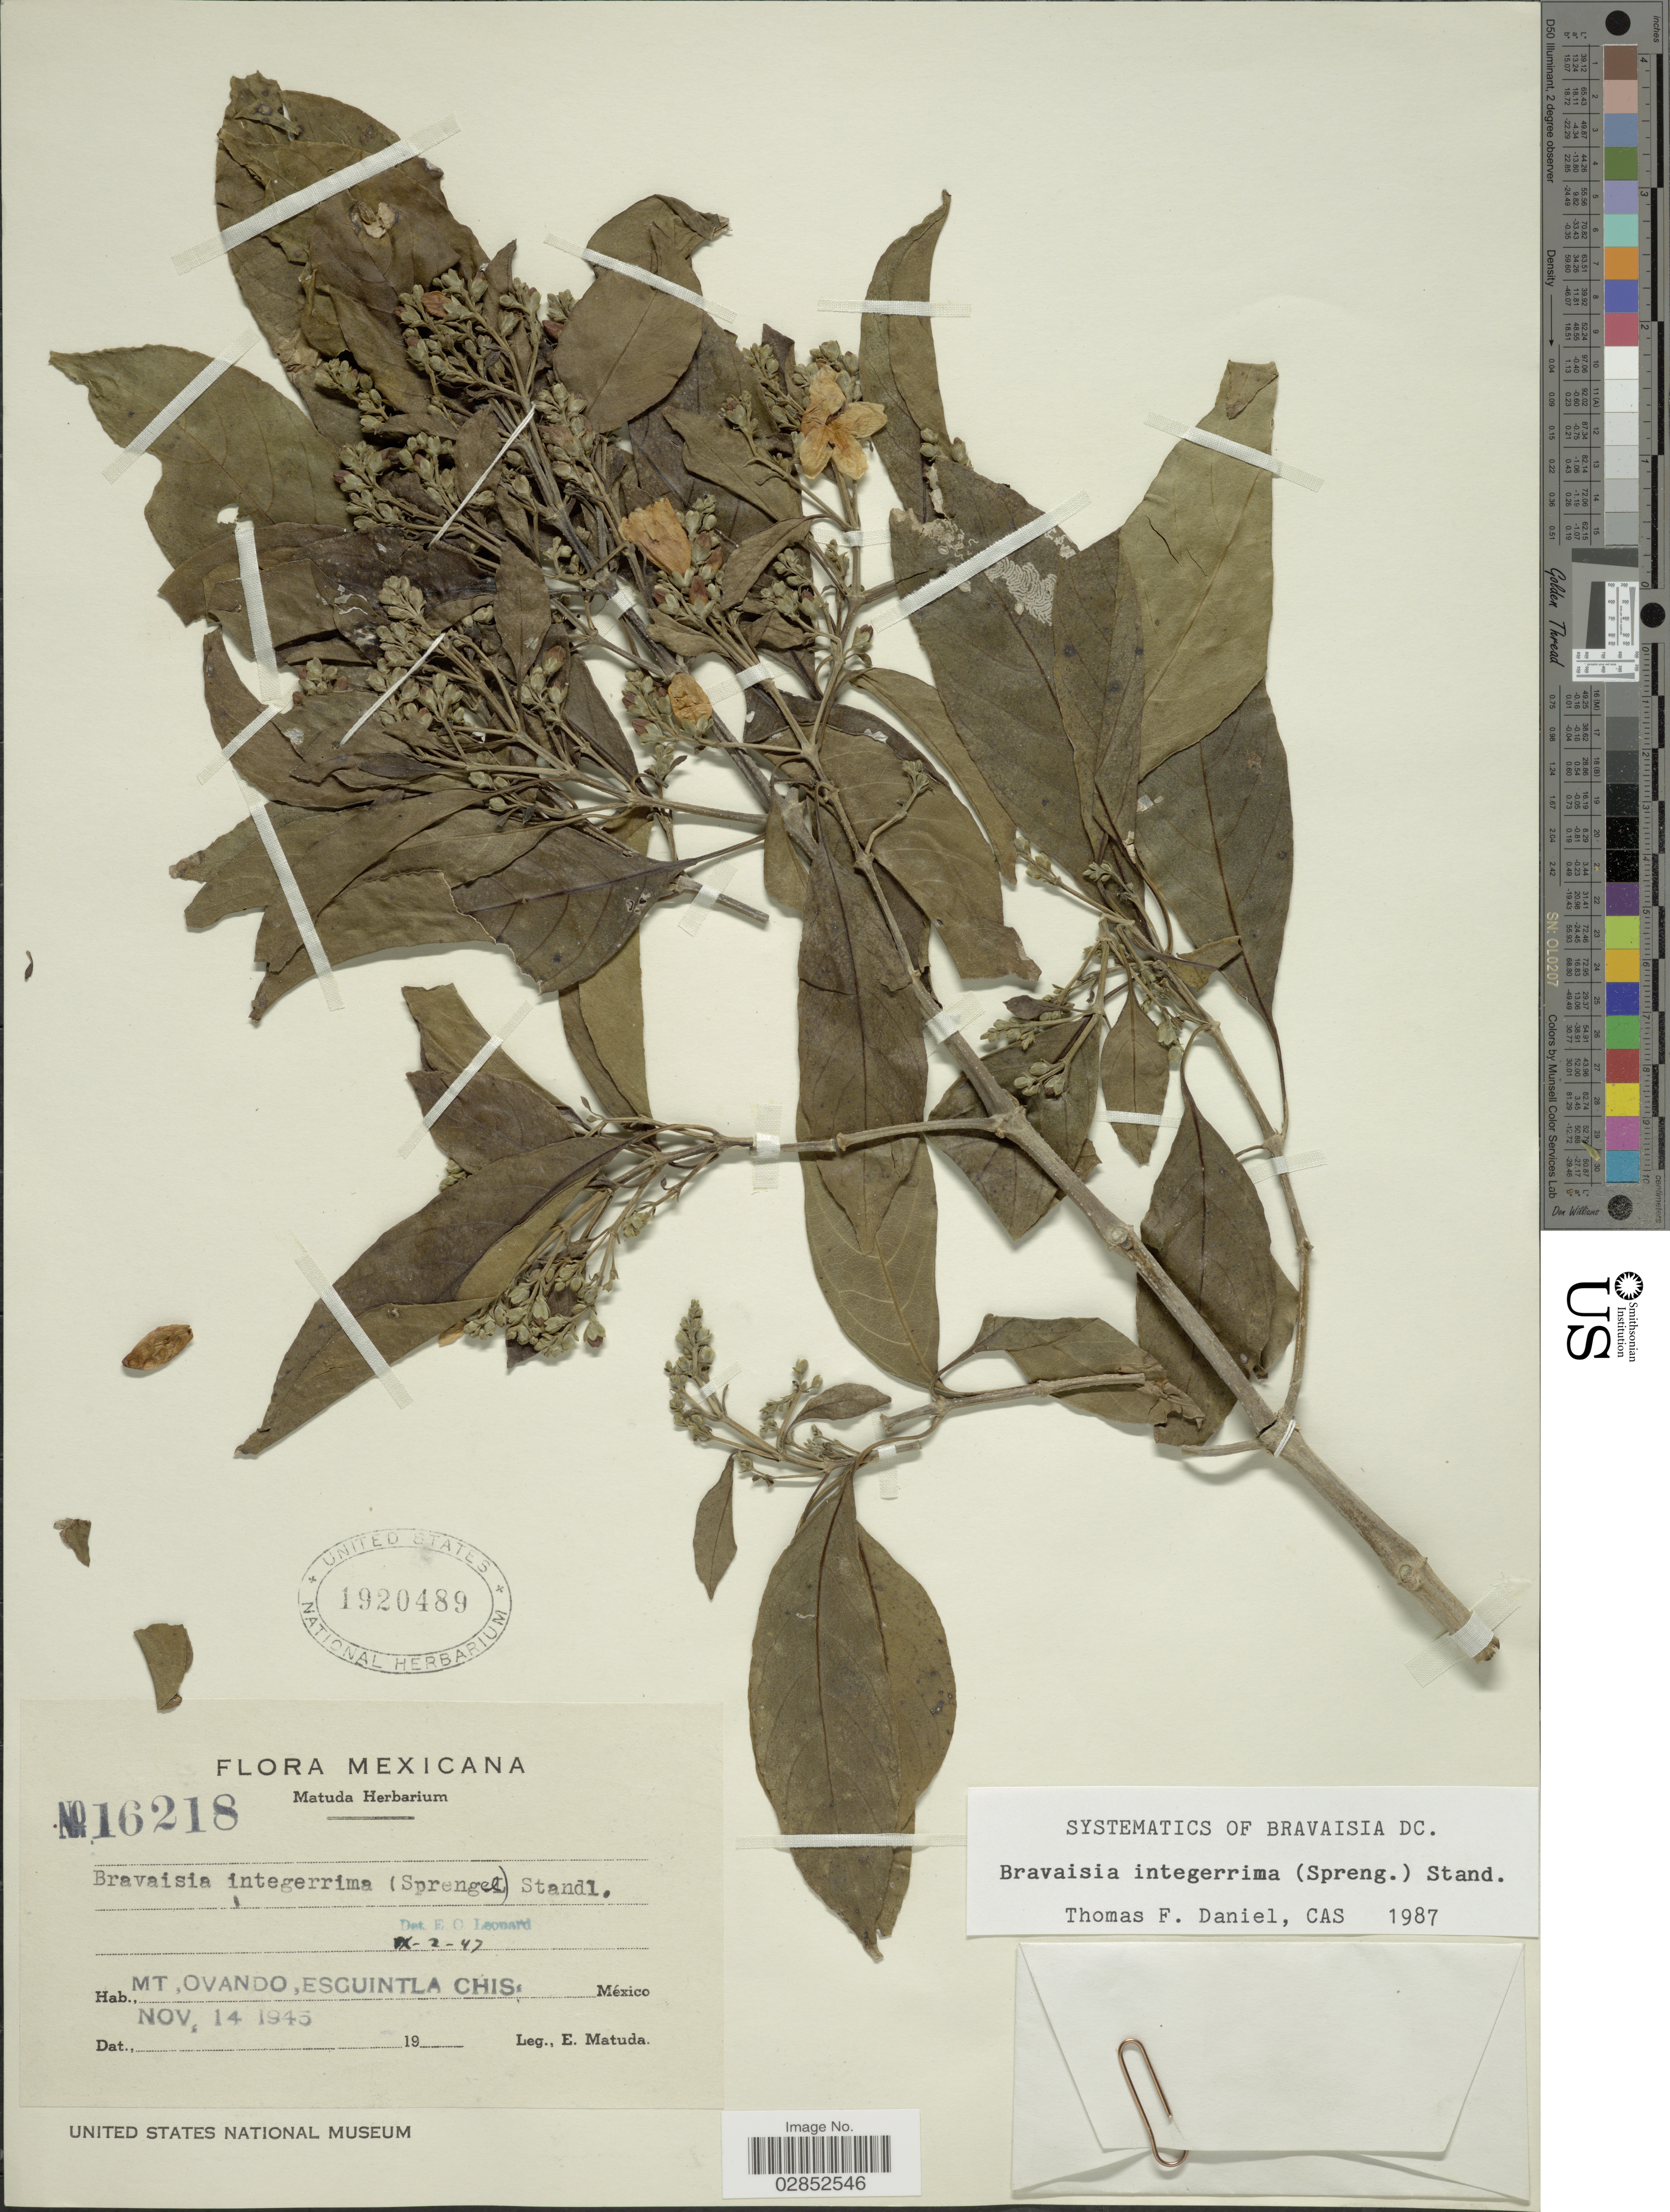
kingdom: Plantae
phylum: Tracheophyta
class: Magnoliopsida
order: Lamiales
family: Acanthaceae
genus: Bravaisia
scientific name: Bravaisia integerrima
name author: (Spreng.) Standl.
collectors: E. Matuda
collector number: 16218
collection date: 1945-11-14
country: Mexico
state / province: Chiapas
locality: Mt. Ovando, Escuintla.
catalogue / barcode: US 1920489